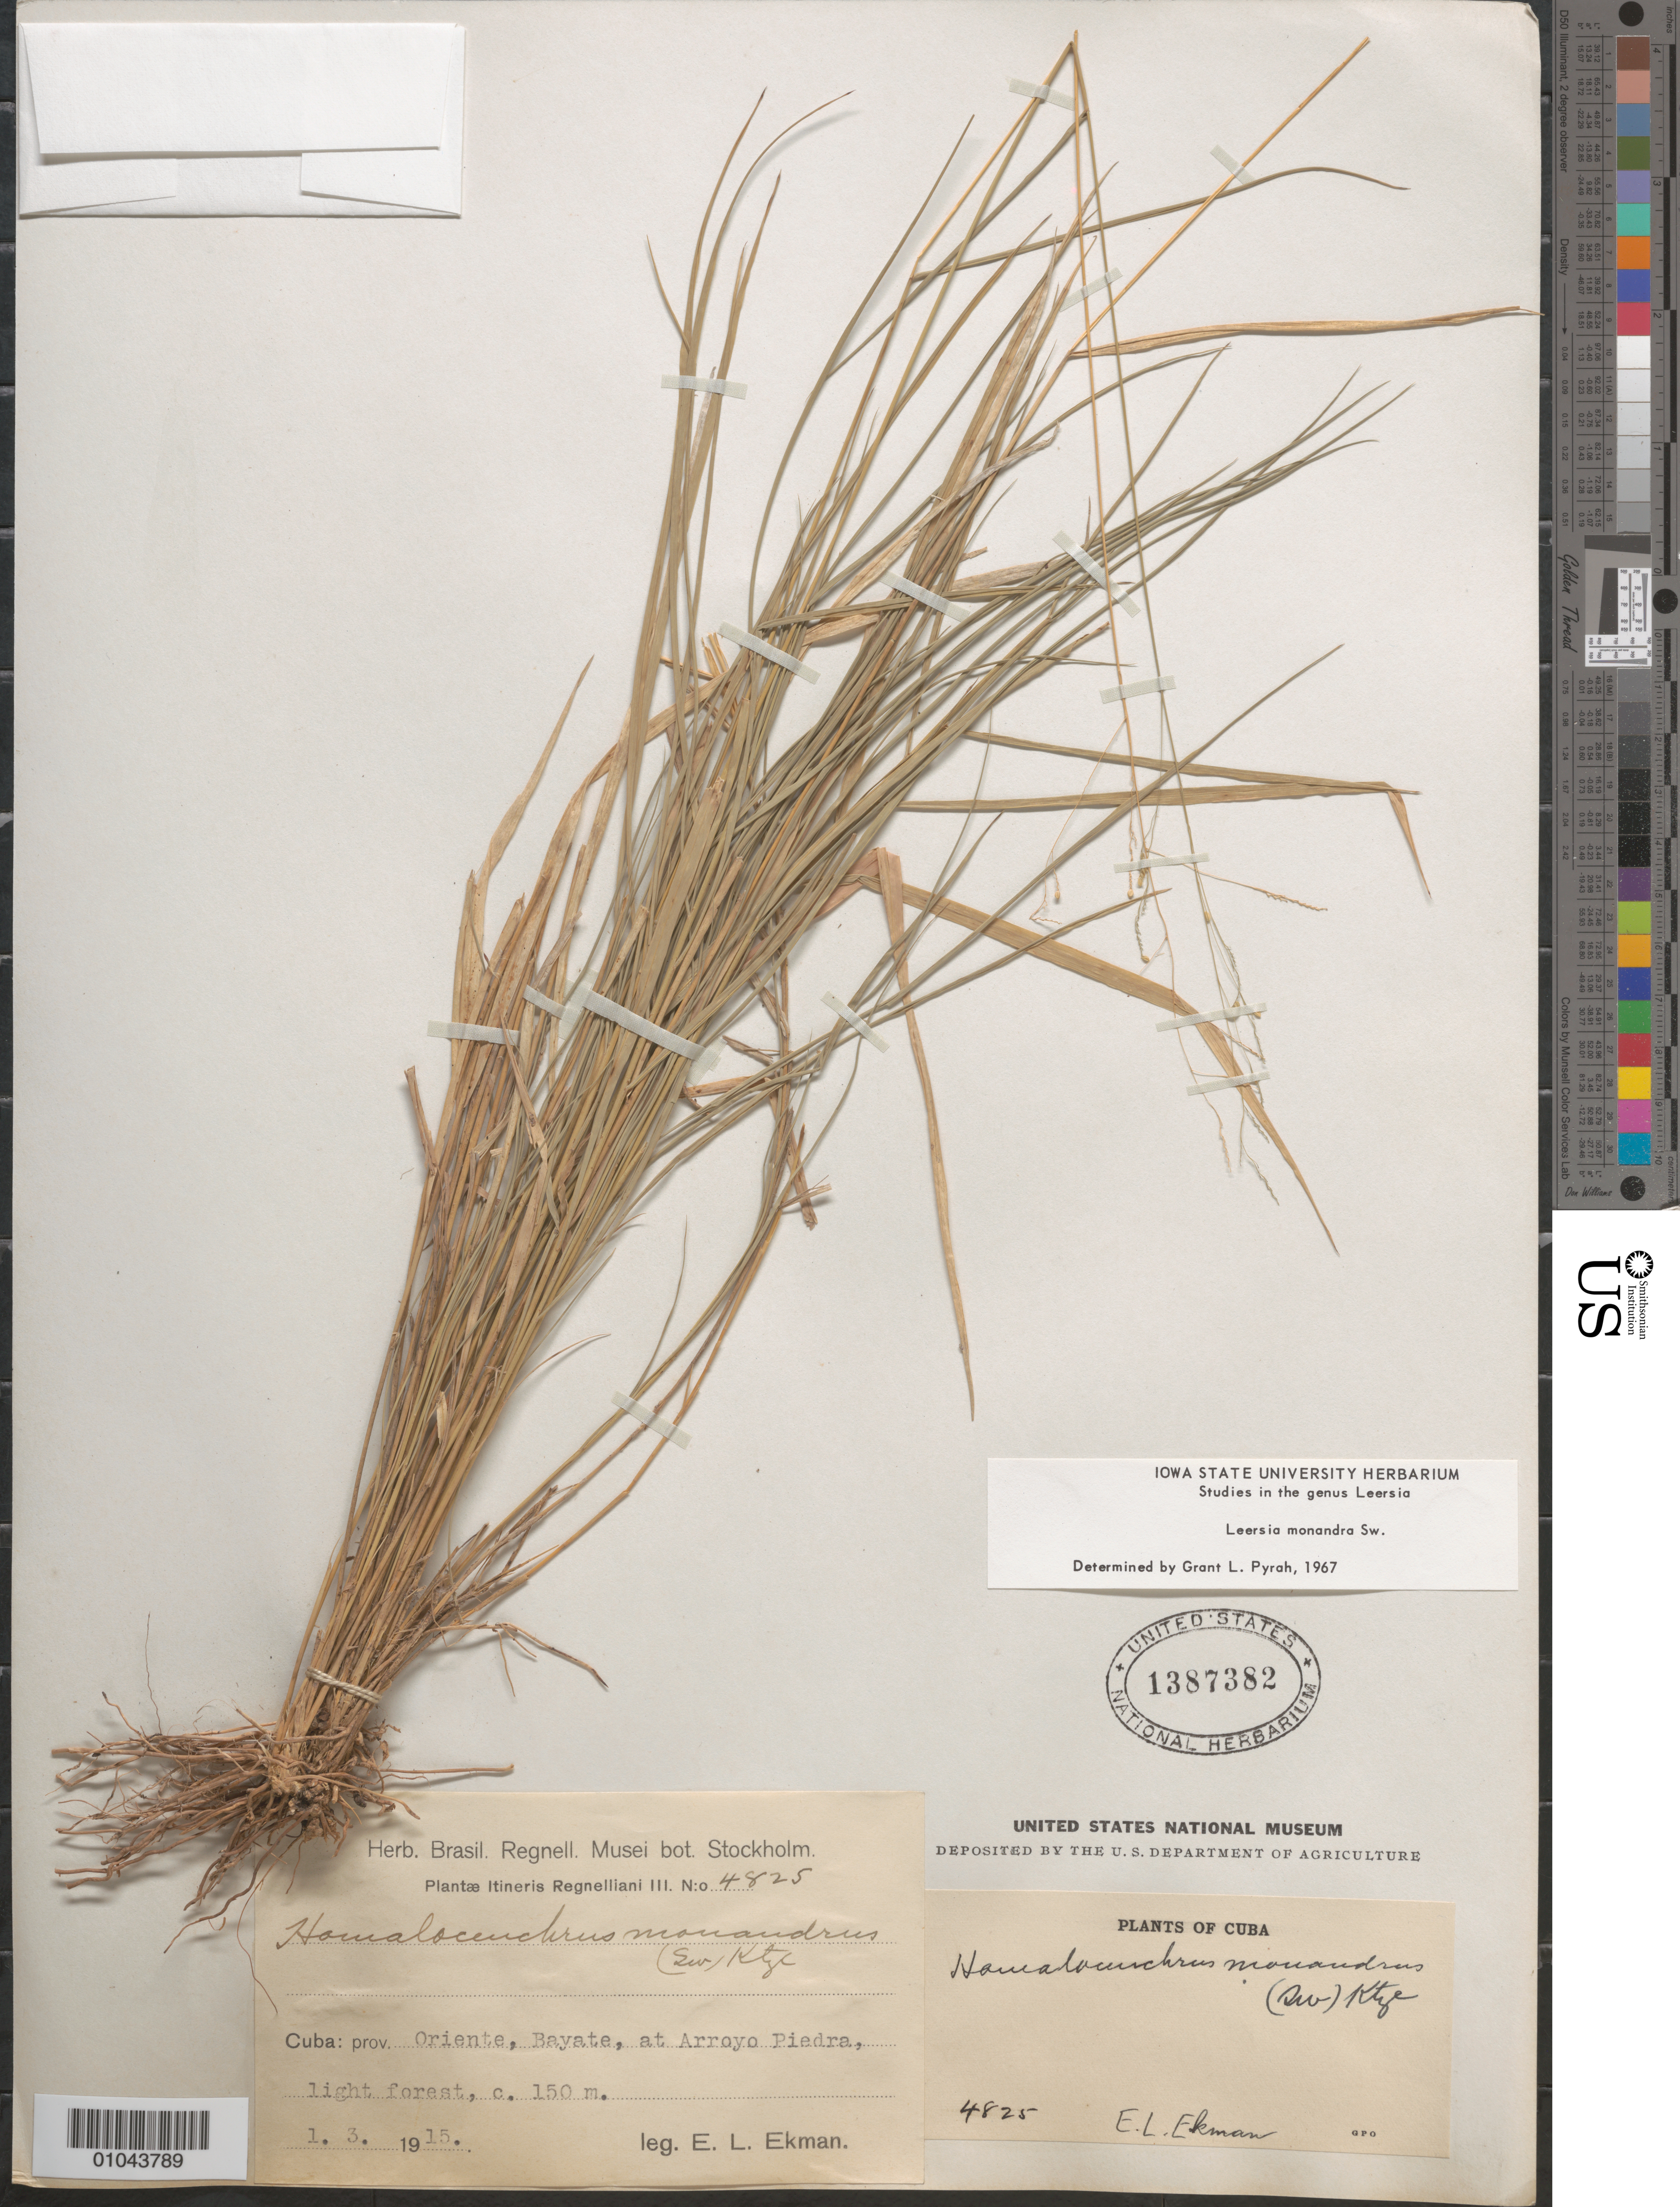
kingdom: Plantae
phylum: Tracheophyta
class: Liliopsida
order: Poales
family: Poaceae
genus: Leersia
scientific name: Leersia monandra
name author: Sw.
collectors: E. L. Ekman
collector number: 4825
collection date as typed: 01 Mar 1915 or 03 Jan 1915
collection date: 1915-01-03 or 1915-03-01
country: Cuba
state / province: Oriente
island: Cuba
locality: Bayate, at Arroyo Piedra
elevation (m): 150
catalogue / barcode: US 1387382